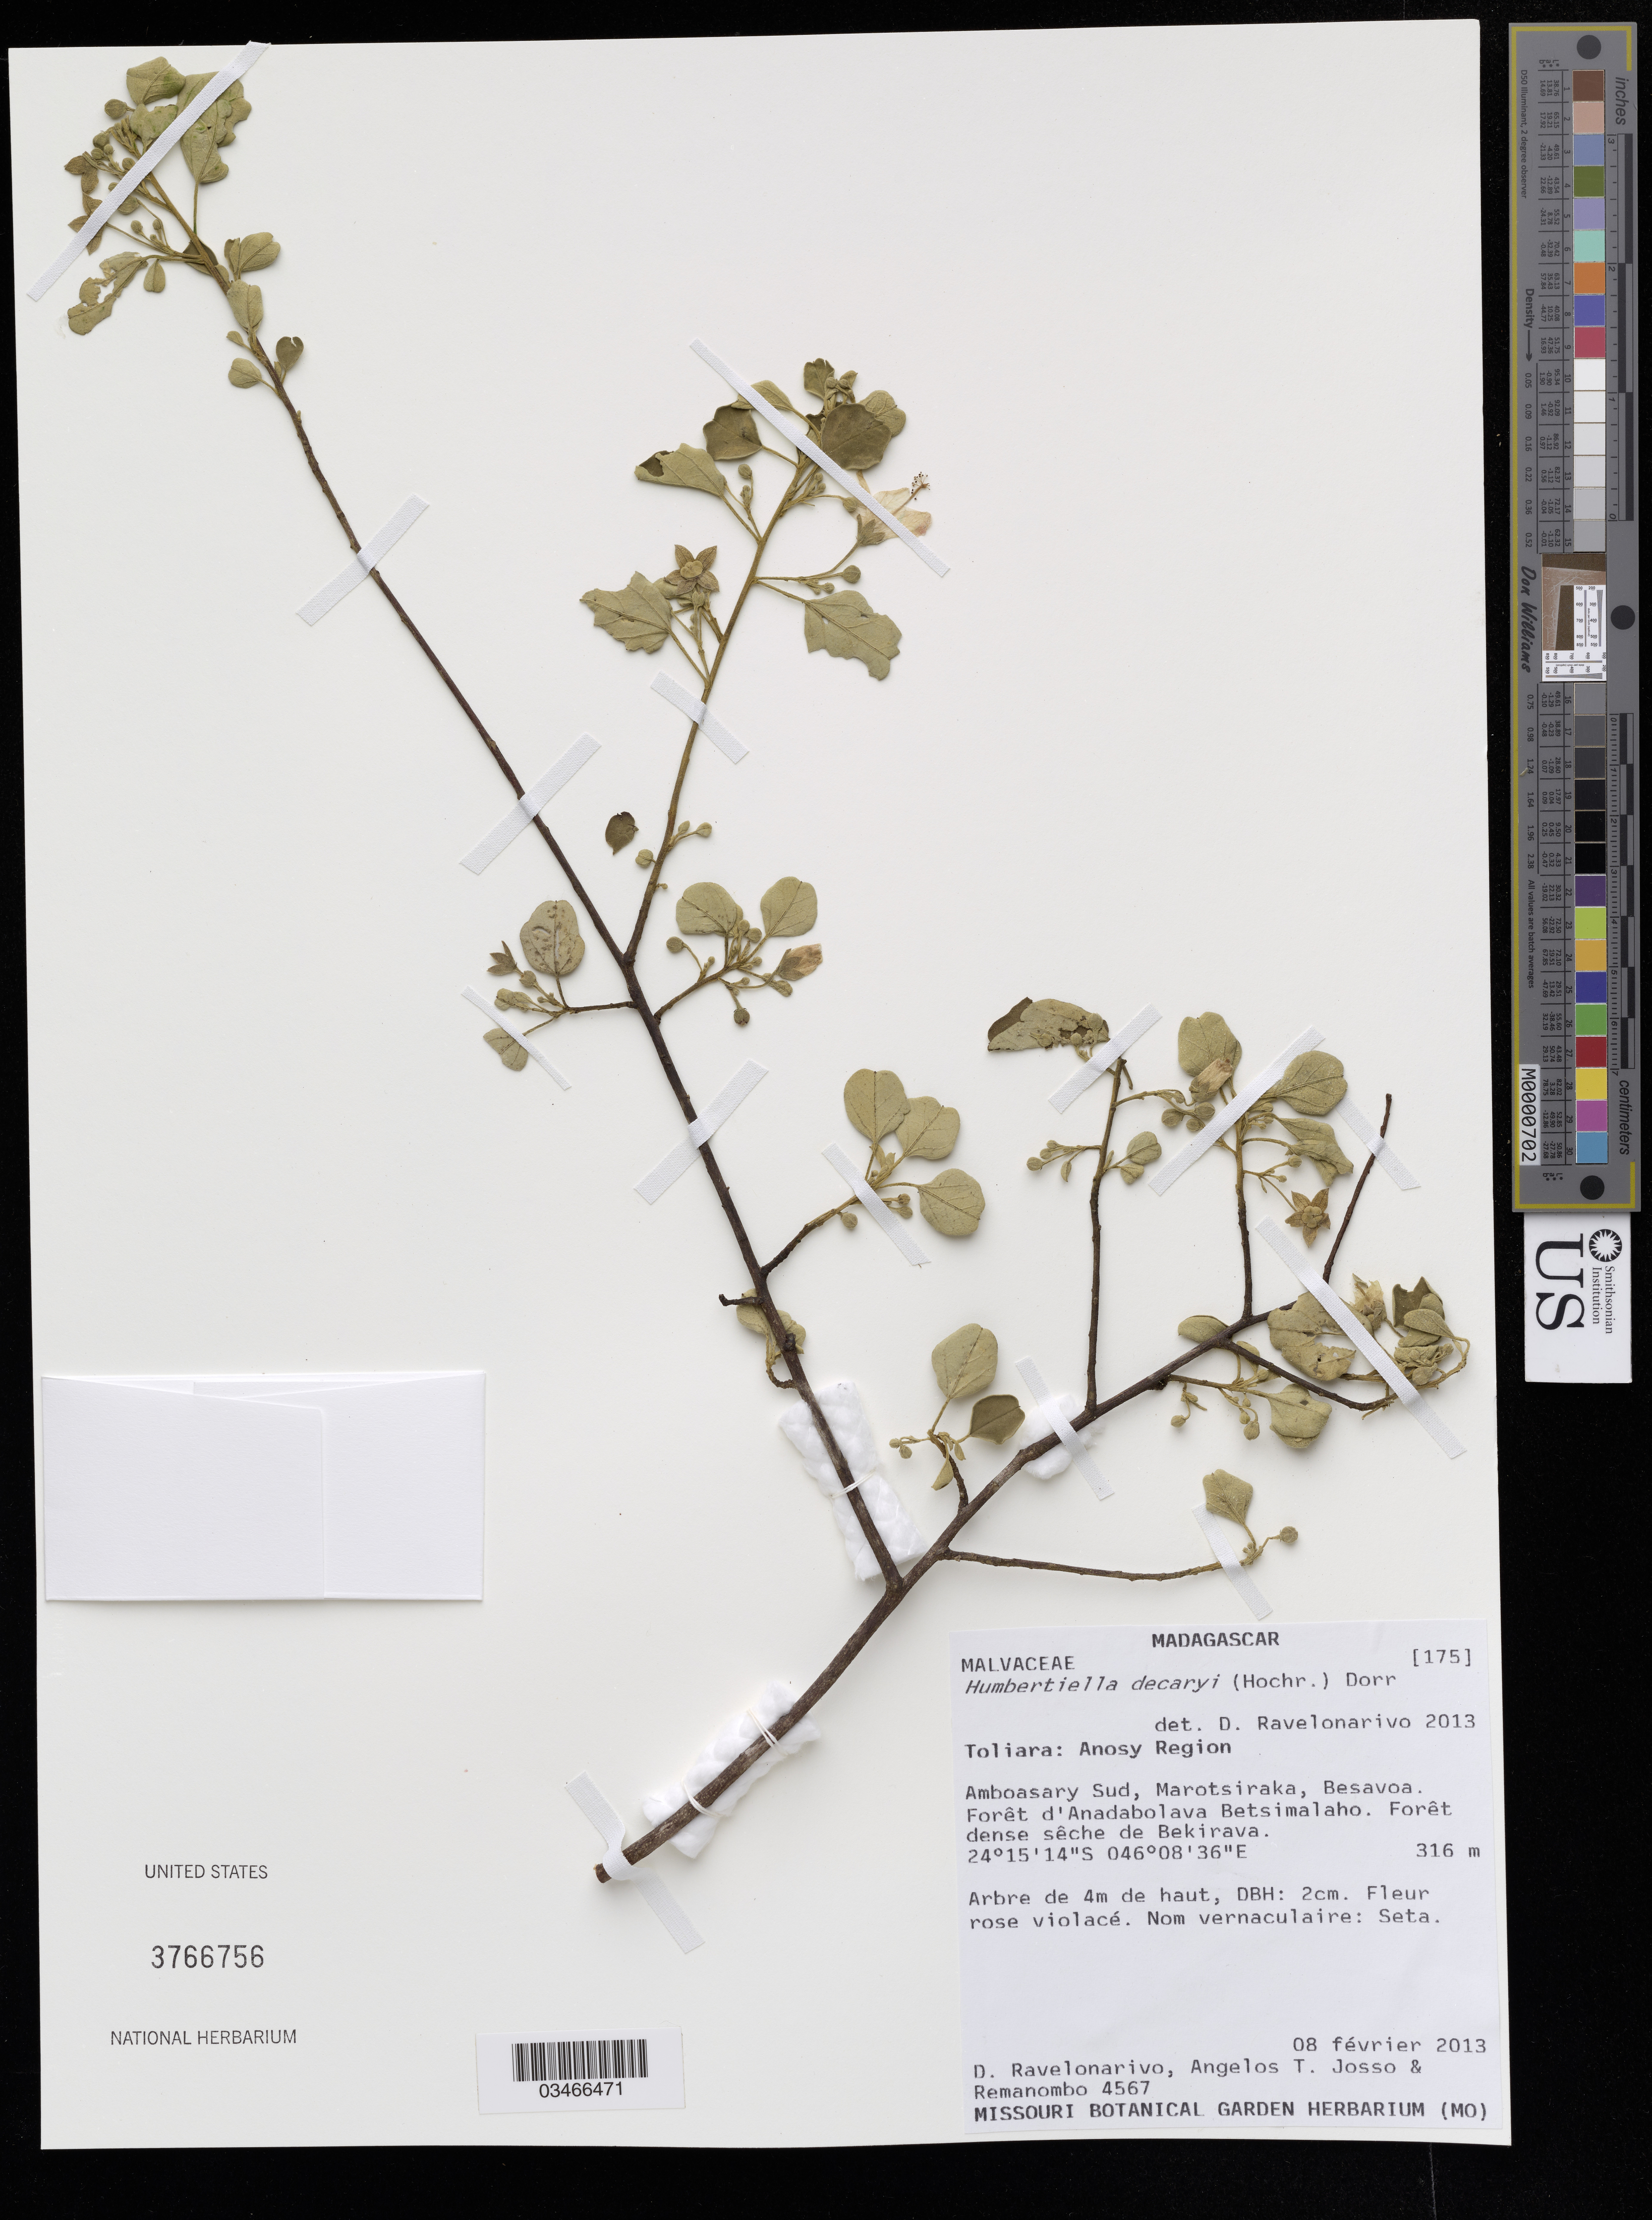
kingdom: Plantae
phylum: Tracheophyta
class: Magnoliopsida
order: Malvales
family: Malvaceae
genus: Humbertiella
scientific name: Humbertiella decaryi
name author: (Hochr.) Dorr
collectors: D. Ravelonarivo, A. Josso & -. Remanombo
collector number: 4567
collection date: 2013-02-08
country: Madagascar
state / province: Toliara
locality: Anosy Region. Amboasary Sud, Marotsiraka, Besavoa. Forêt d'Anadabolava Betsimalaho. Forêt dense sêche de Bekirava.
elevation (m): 316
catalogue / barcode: US 3766756